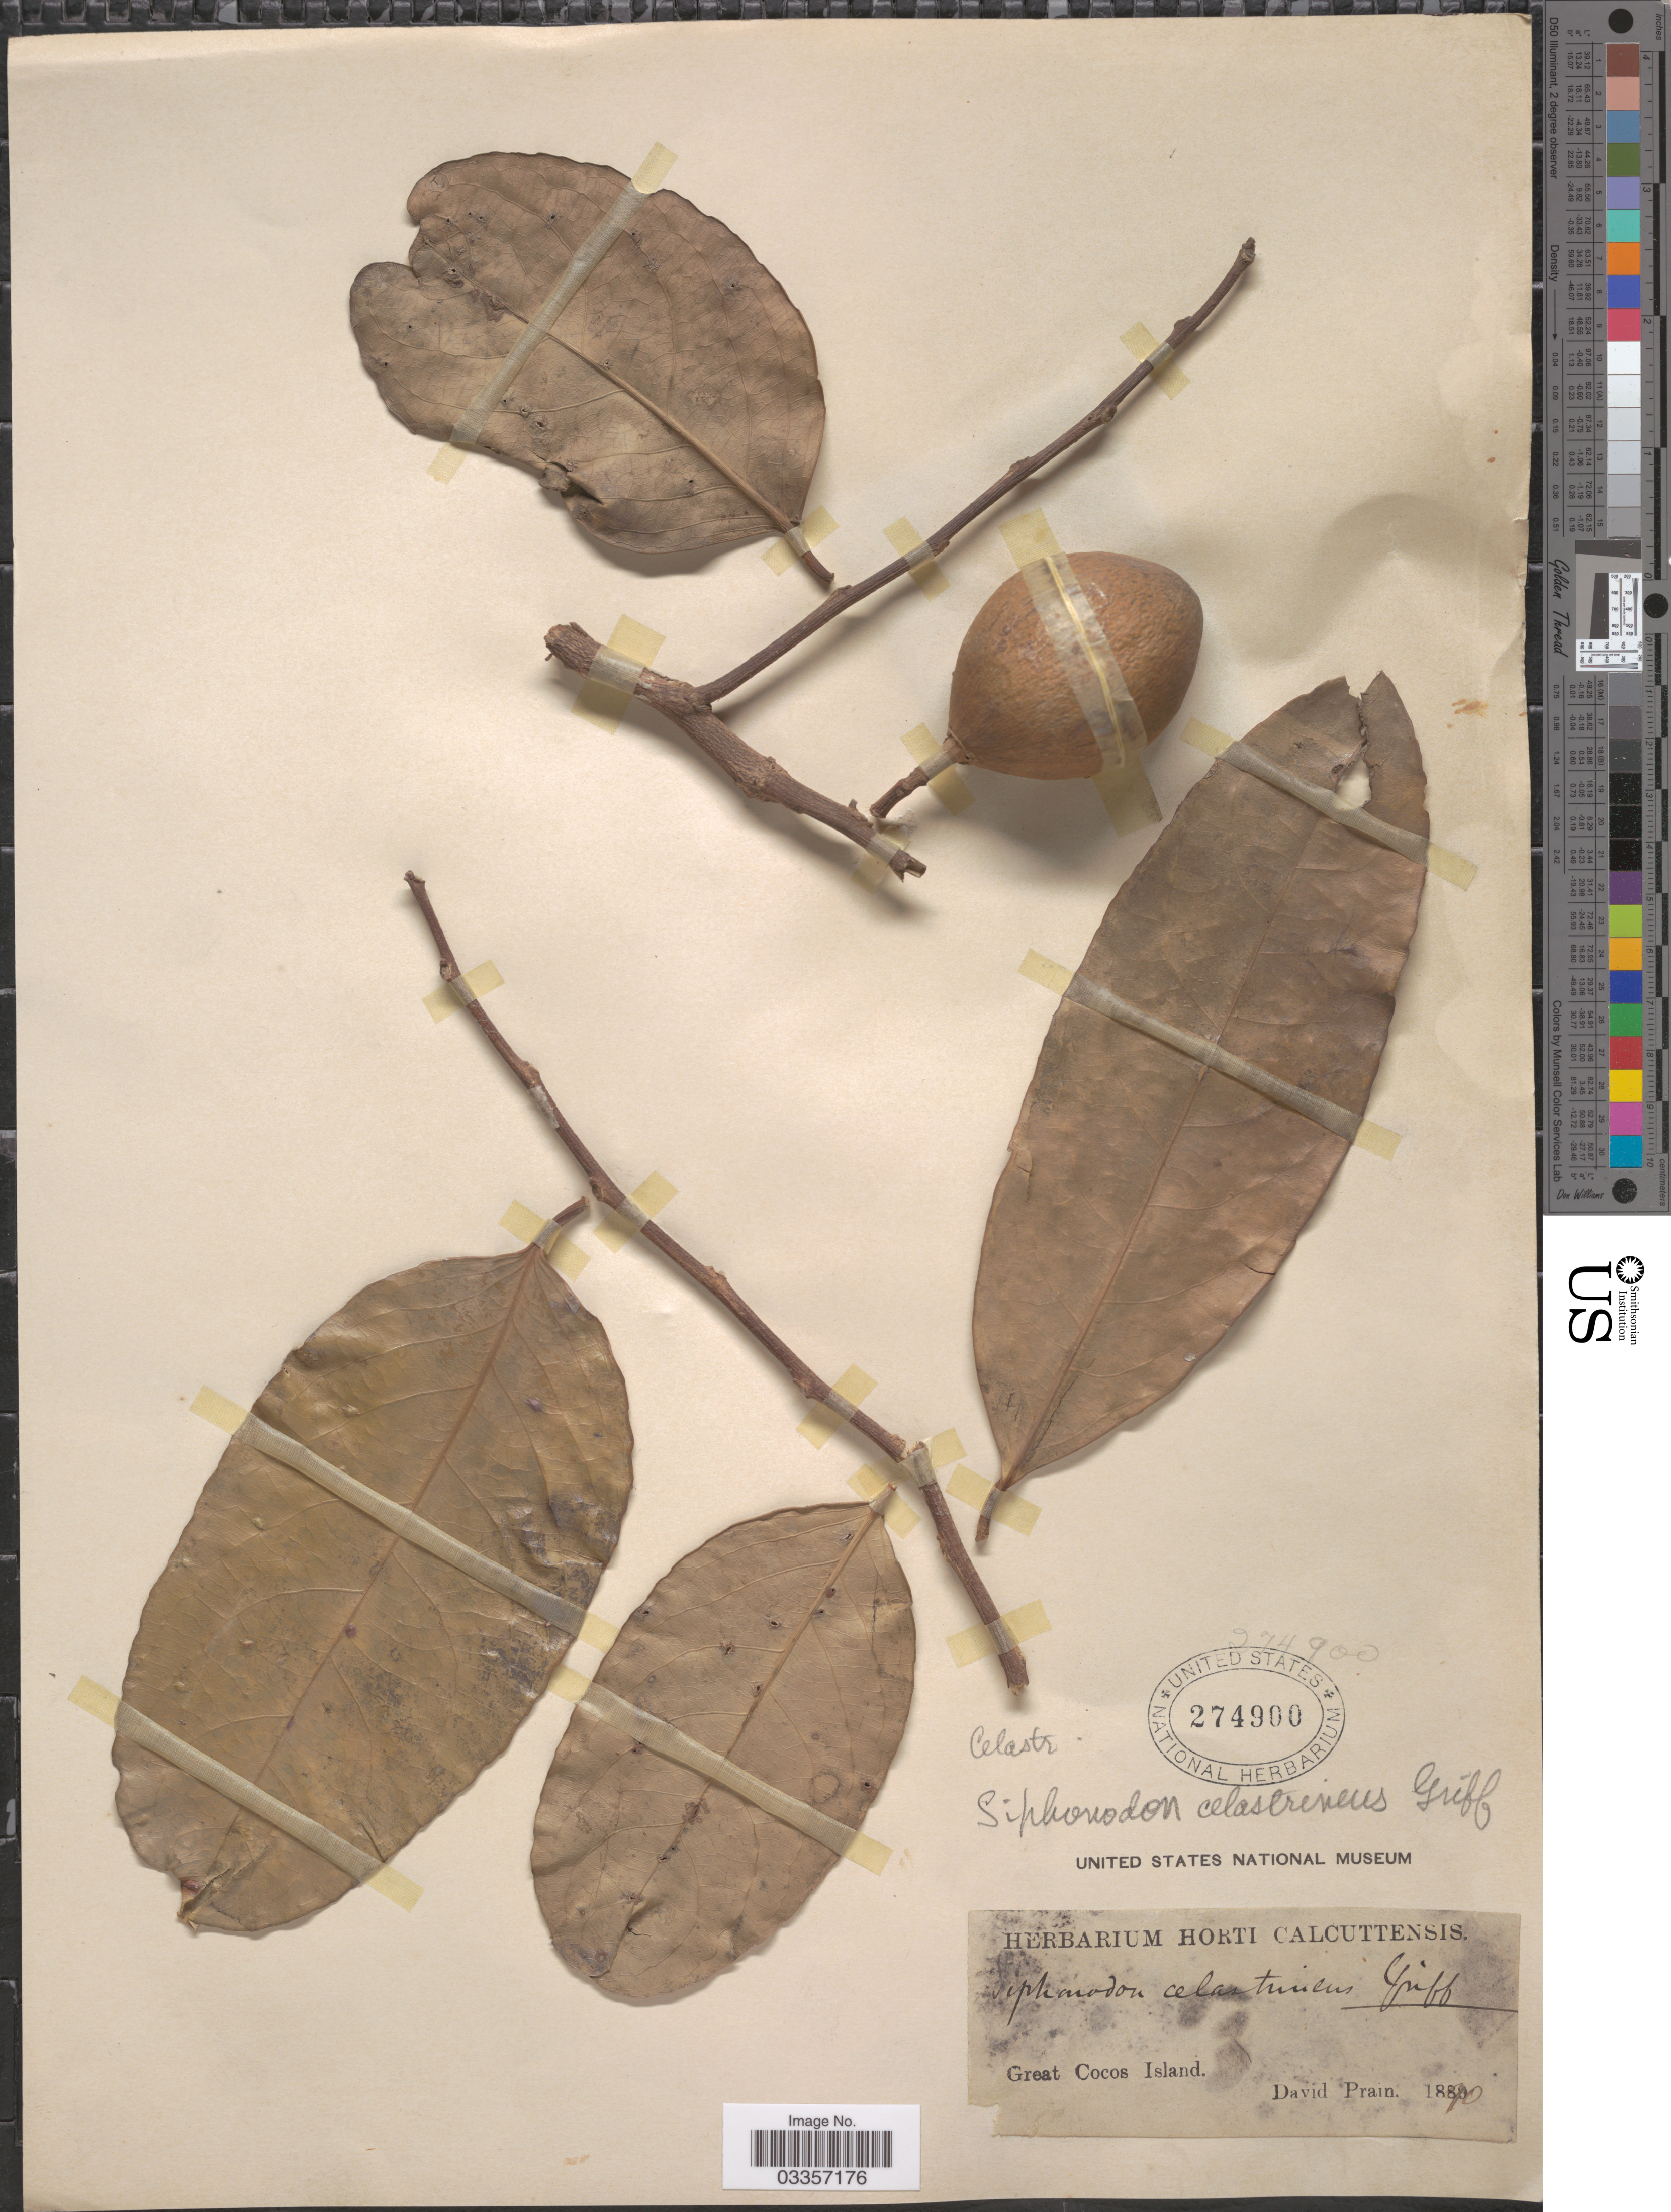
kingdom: Plantae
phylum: Tracheophyta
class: Magnoliopsida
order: Celastrales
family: Celastraceae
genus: Siphonodon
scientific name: Siphonodon celastrineus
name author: Griff.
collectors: D. Prain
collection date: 1890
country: Myanmar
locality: Great Cocos Island.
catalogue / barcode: US 274900